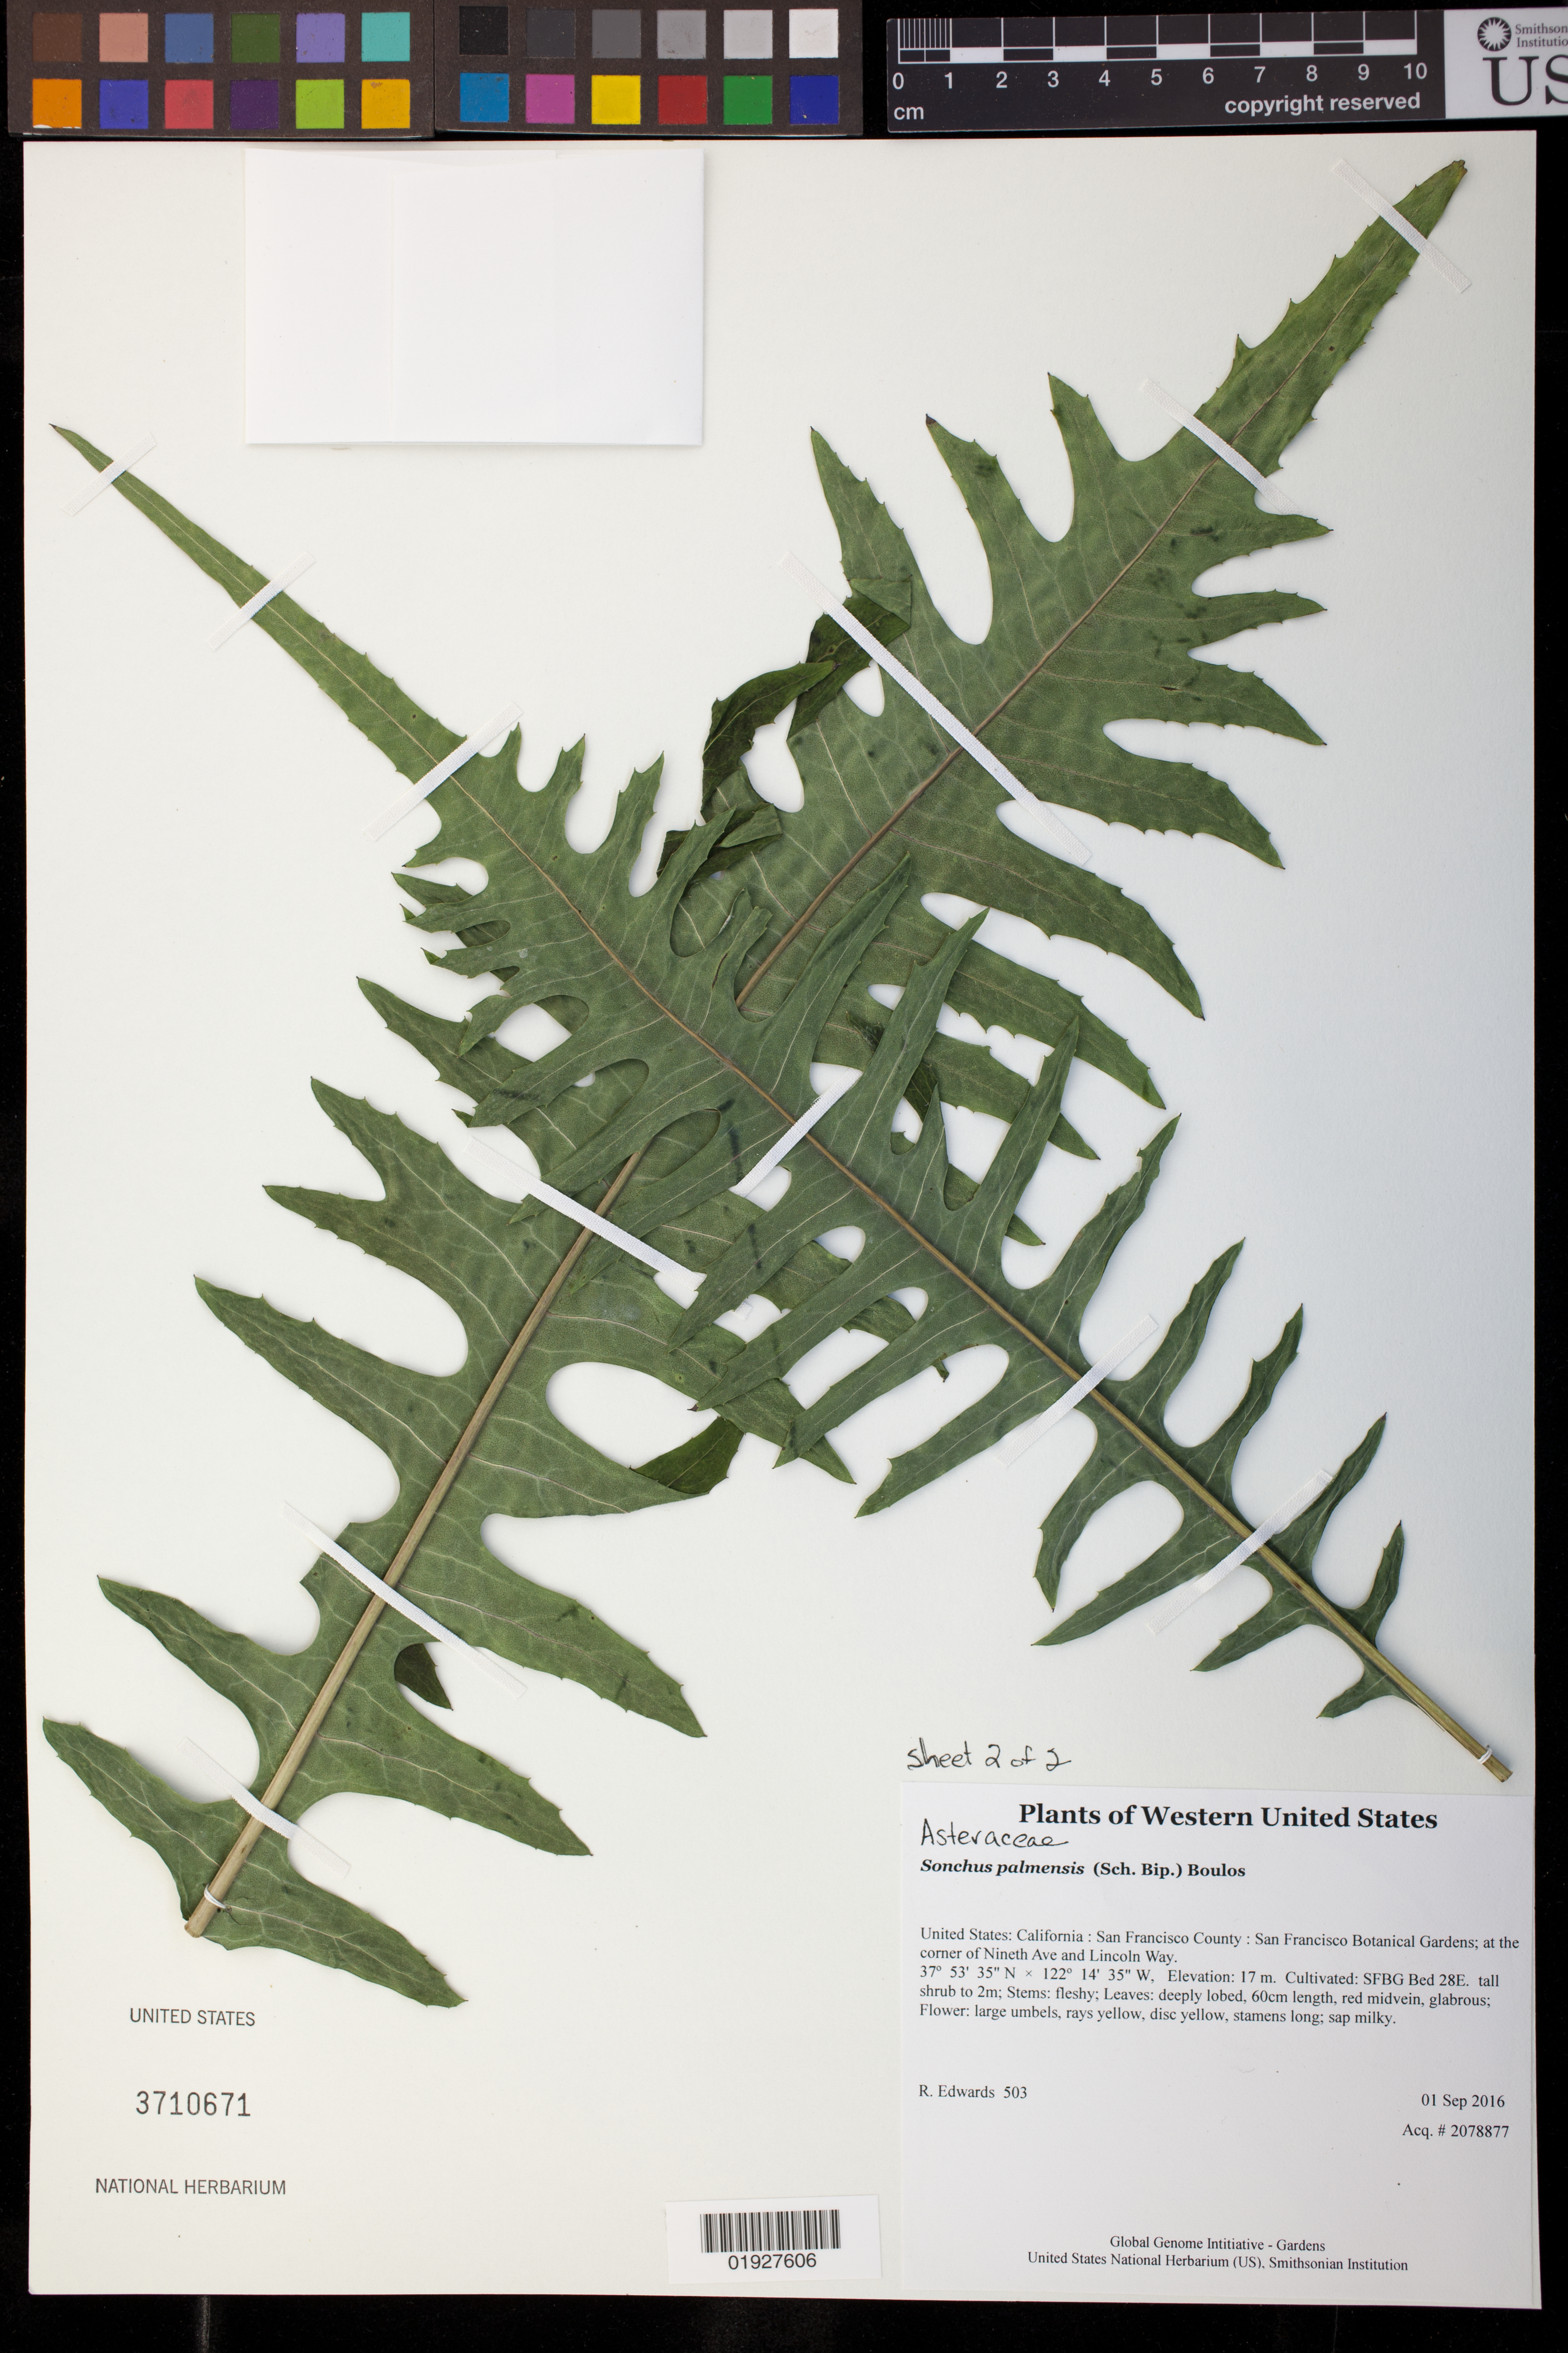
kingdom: Plantae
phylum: Tracheophyta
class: Magnoliopsida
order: Asterales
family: Asteraceae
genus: Sonchus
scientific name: Sonchus palmensis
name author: (Sch. Bip.) Boulos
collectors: R.D. Edwards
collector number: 503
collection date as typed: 1 September 2016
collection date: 2016-09-01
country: United States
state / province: California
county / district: San Francisco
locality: San Francisco Botanical Gardens; at the corner of Ninth Ave and Lincoln Way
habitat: Cultivated: SFBG Bed 28E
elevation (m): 16.9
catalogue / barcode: US 3710671